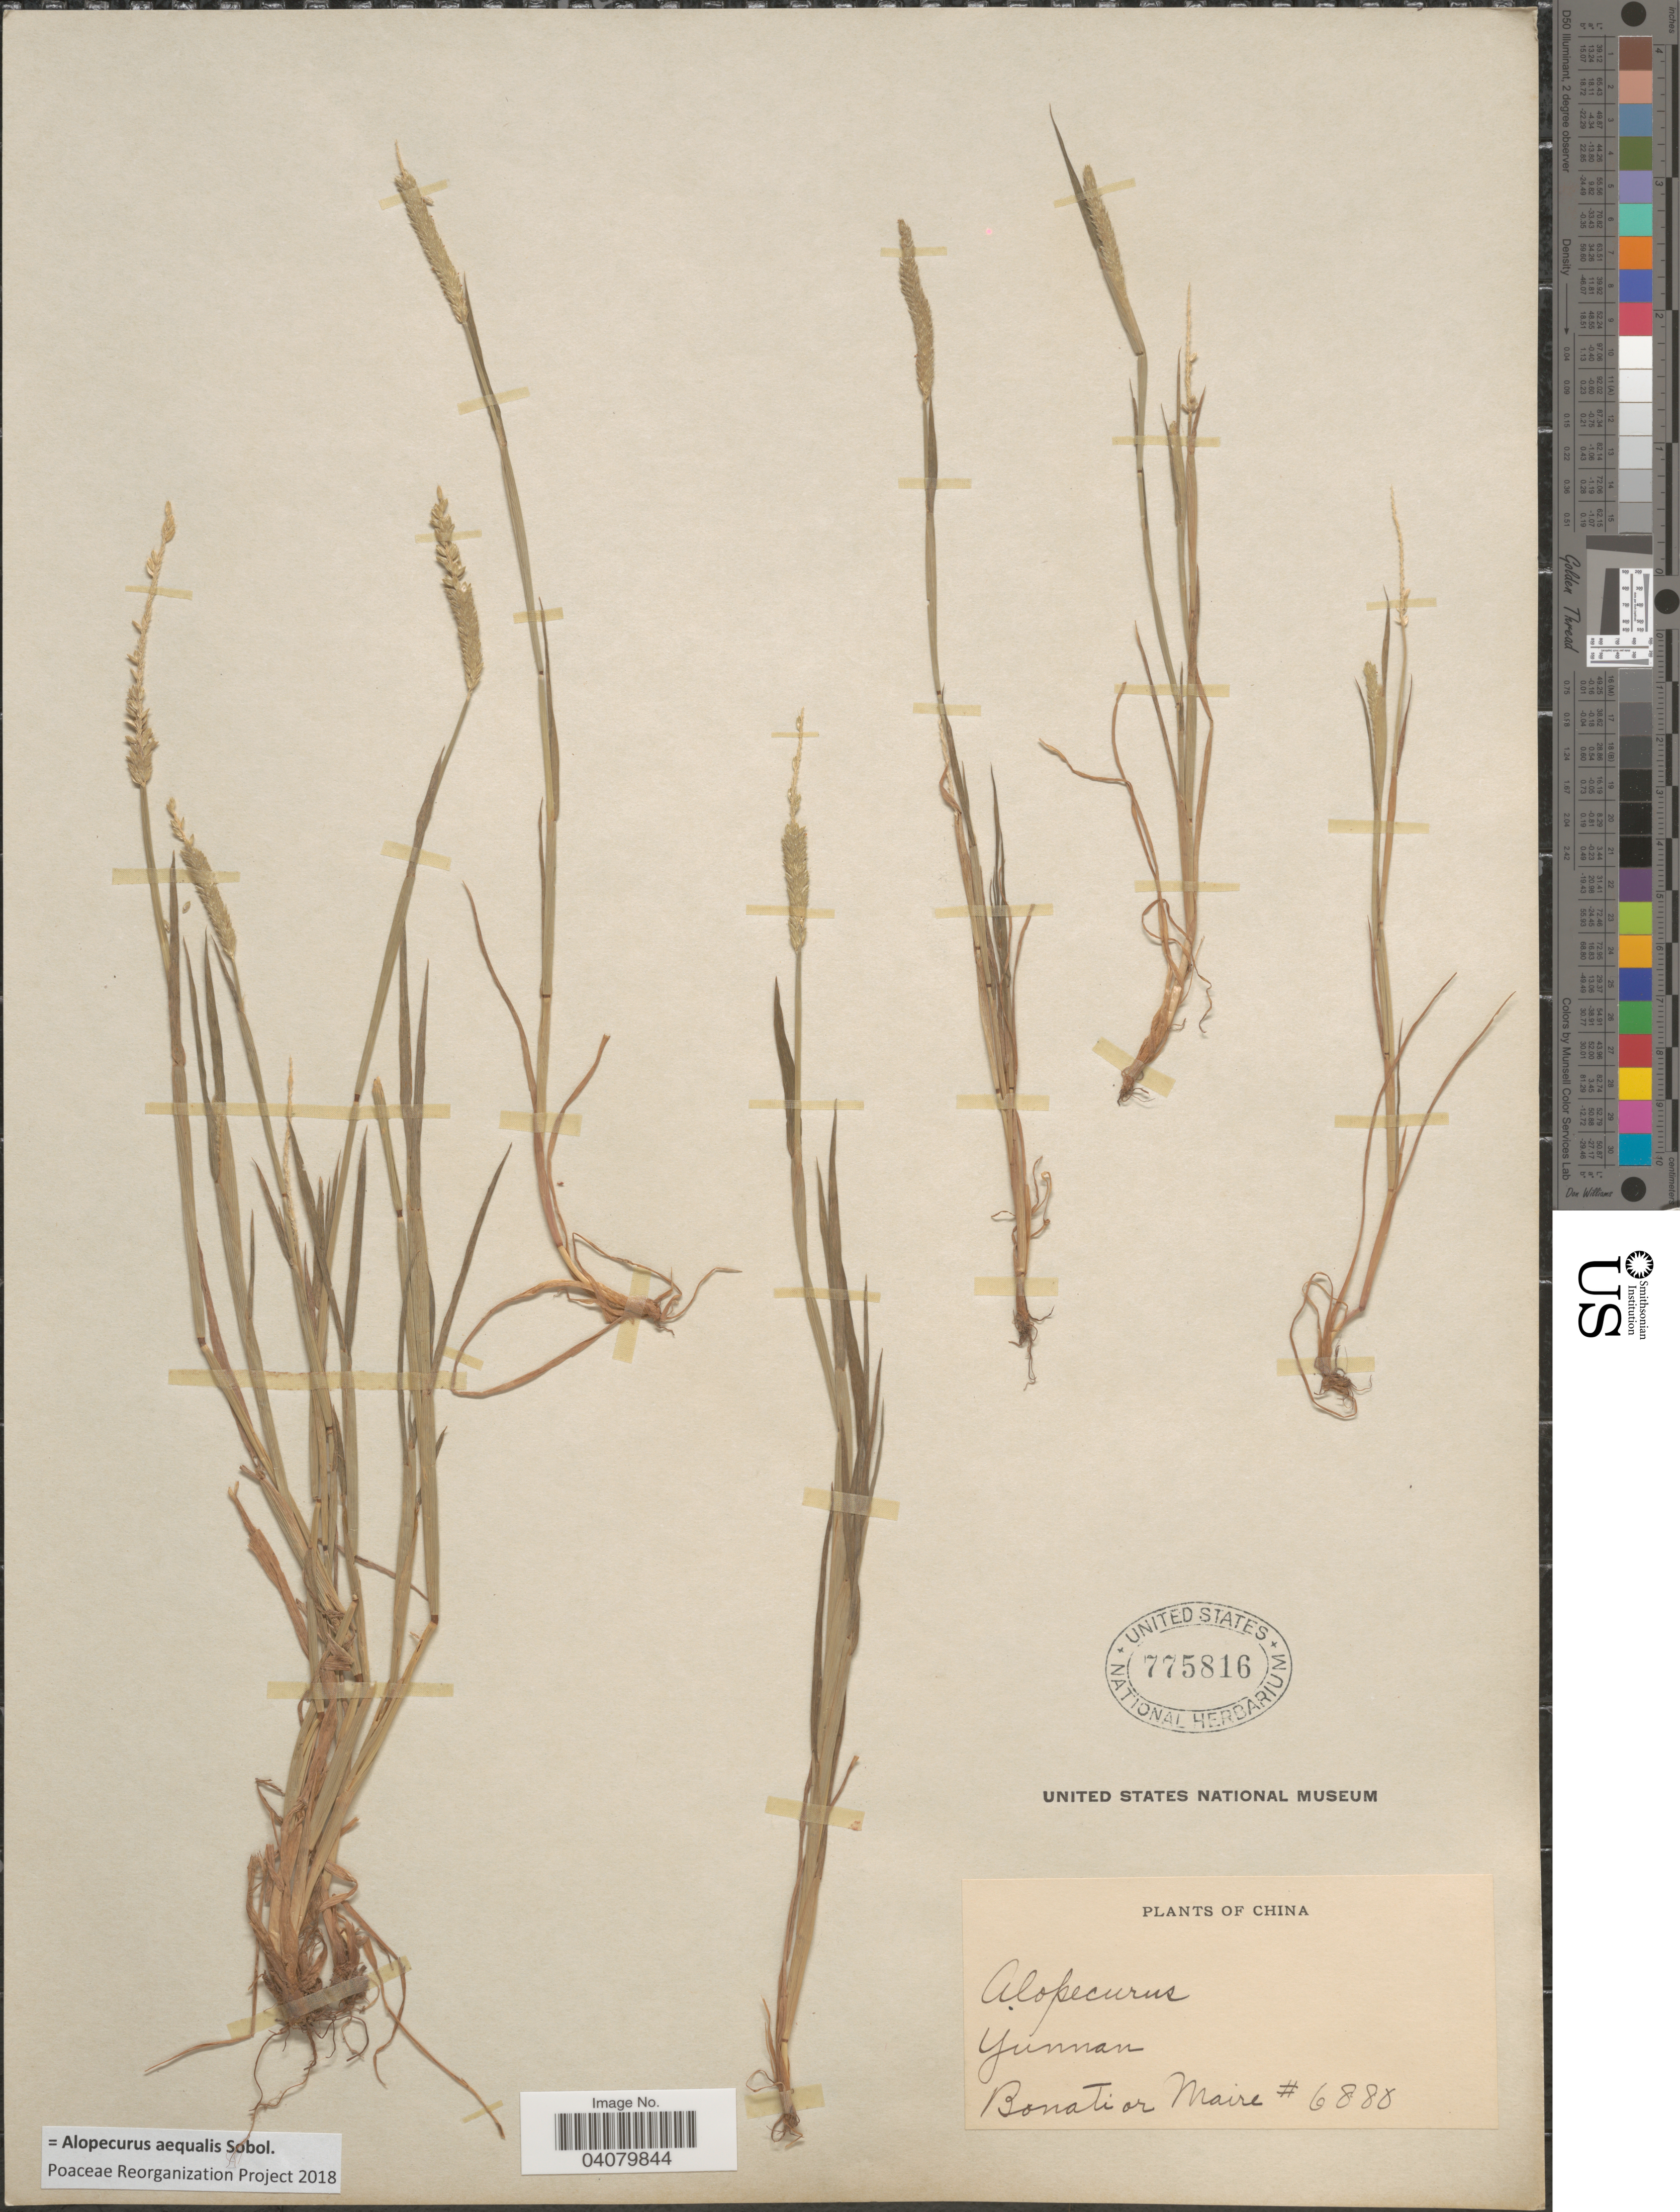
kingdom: Plantae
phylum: Tracheophyta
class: Liliopsida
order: Poales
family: Poaceae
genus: Alopecurus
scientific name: Alopecurus aequalis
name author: Sobol.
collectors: -. Bonati & Maire, --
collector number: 6880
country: China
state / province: Yunnan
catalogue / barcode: US 775816